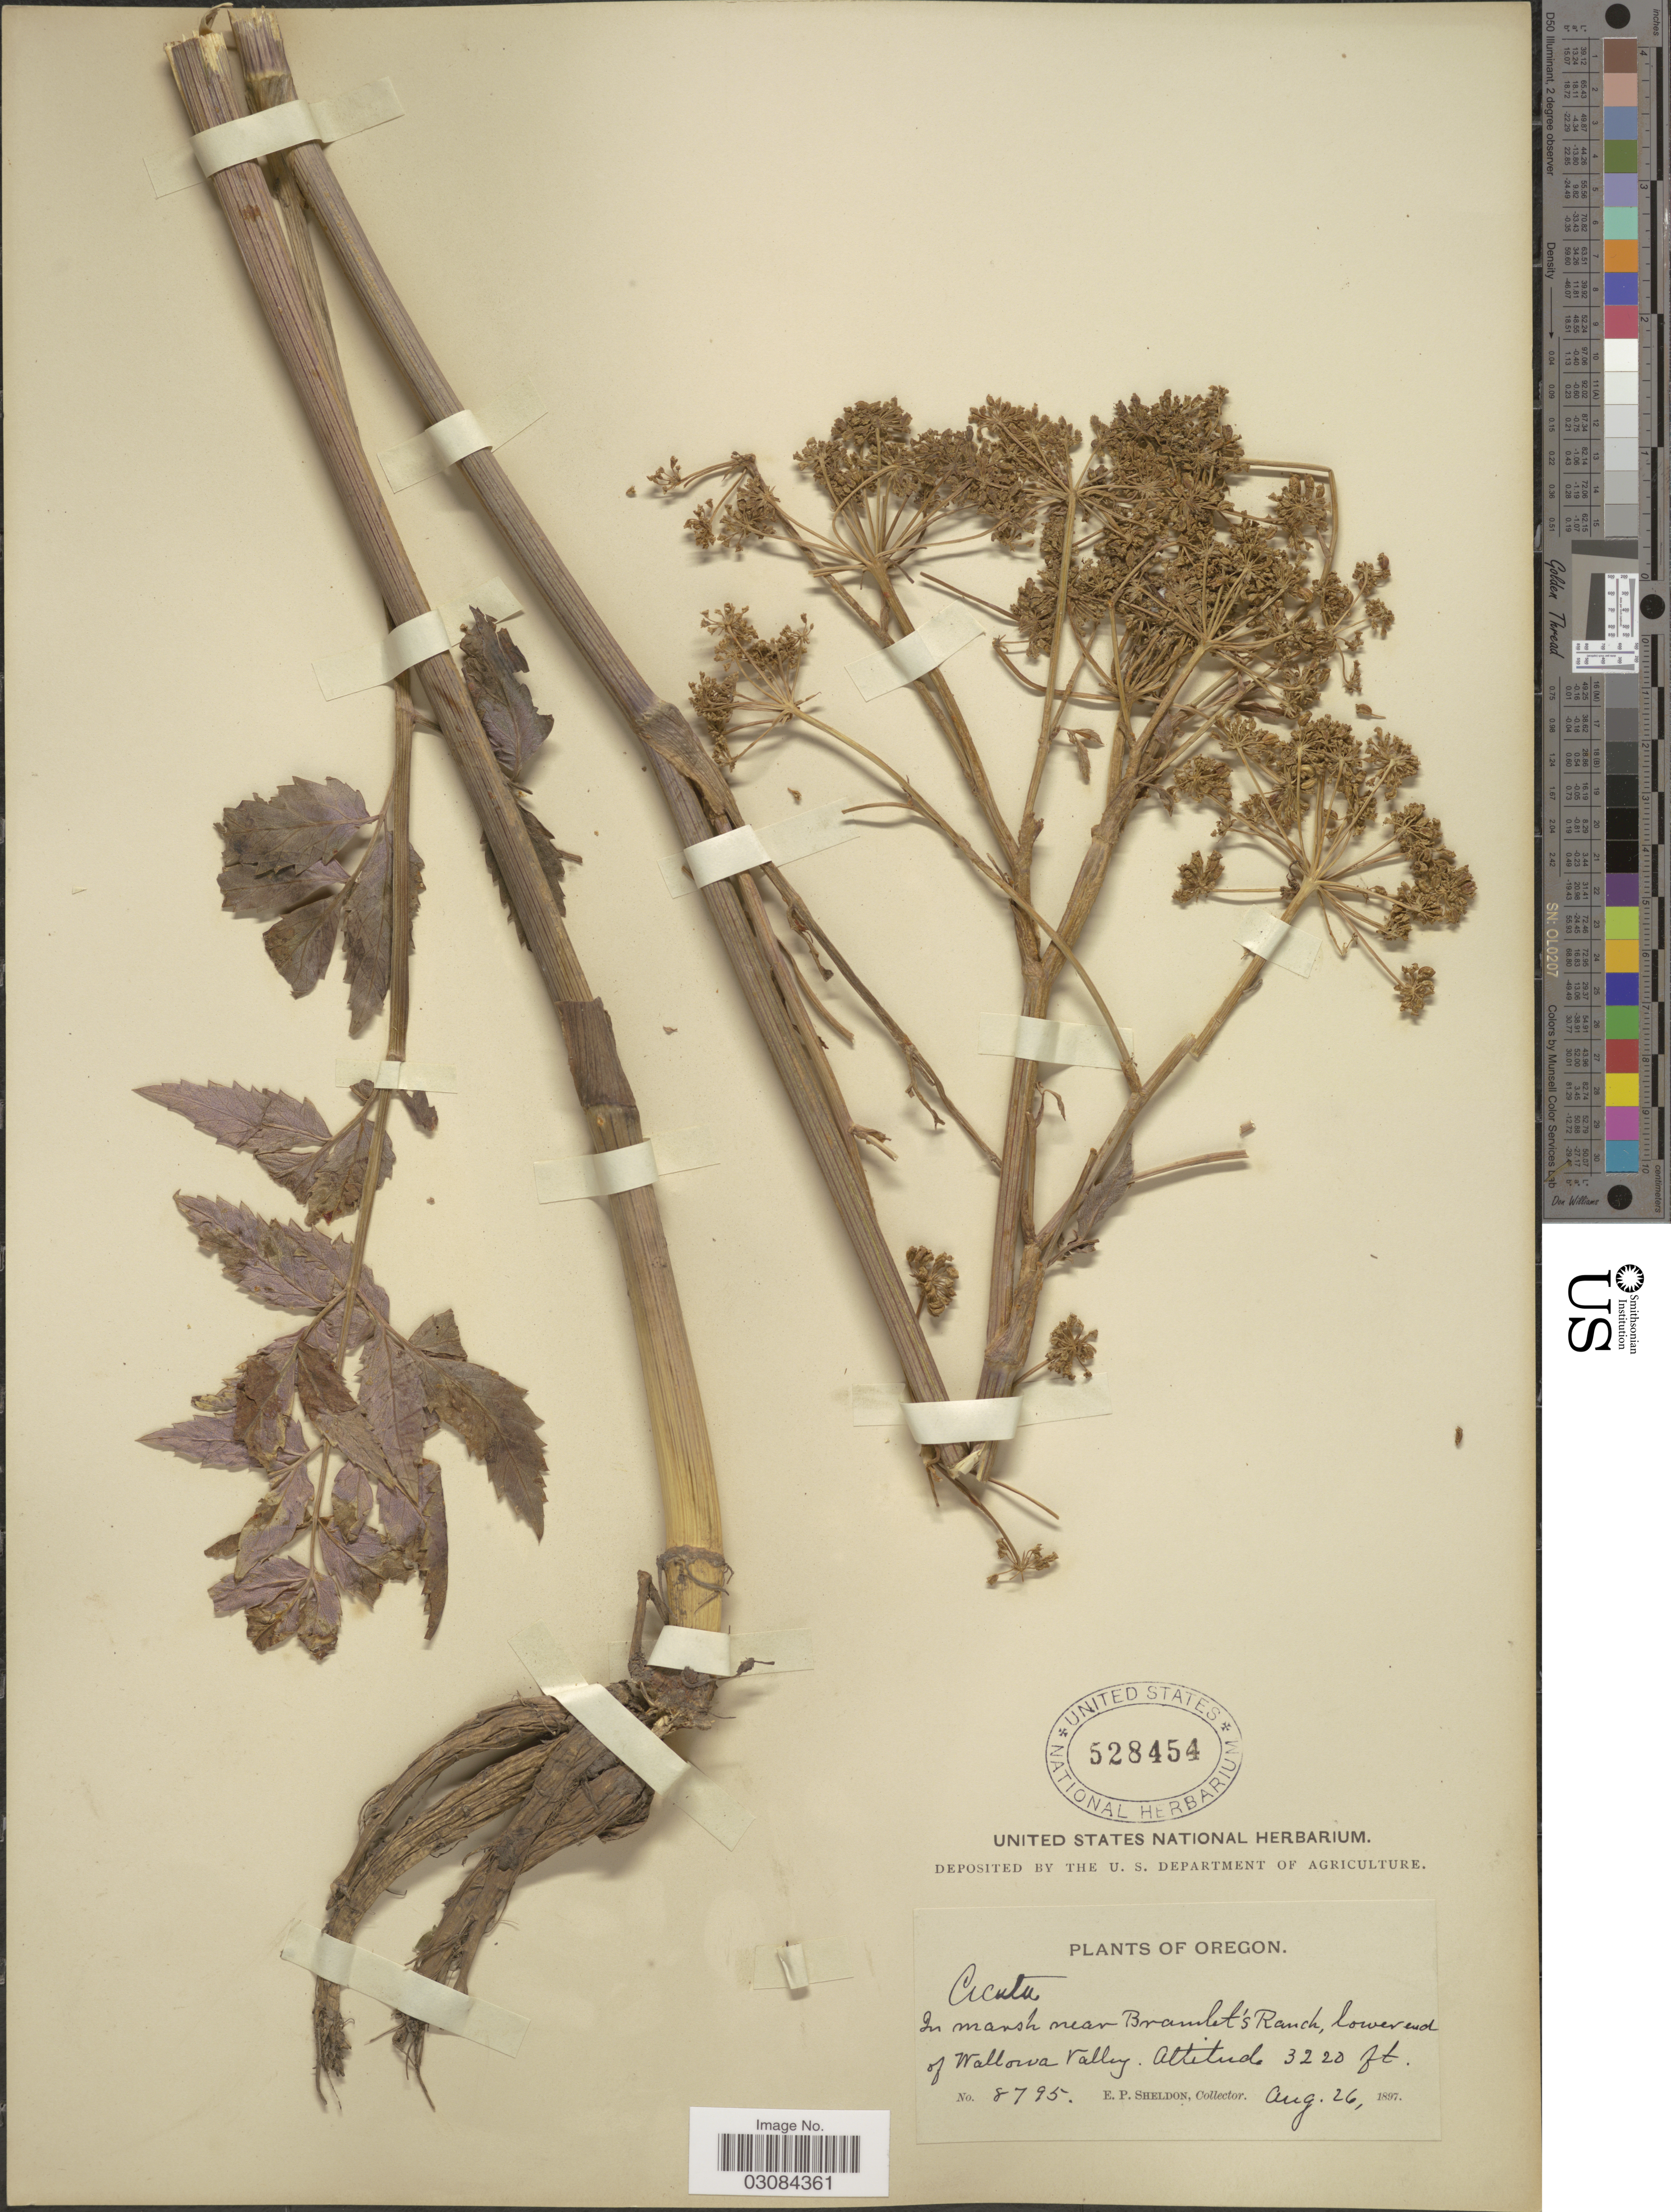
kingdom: Plantae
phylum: Tracheophyta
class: Magnoliopsida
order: Apiales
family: Apiaceae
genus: Cicuta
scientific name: Cicuta douglasii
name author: (DC.) J.M. Coult. & Rose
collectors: E. P. Sheldon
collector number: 8795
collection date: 1897-08-26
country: United States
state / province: Oregon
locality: In marsh near Bramlet's Ranch, lower end of Wallowa Valley.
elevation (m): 981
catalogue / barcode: US 528454